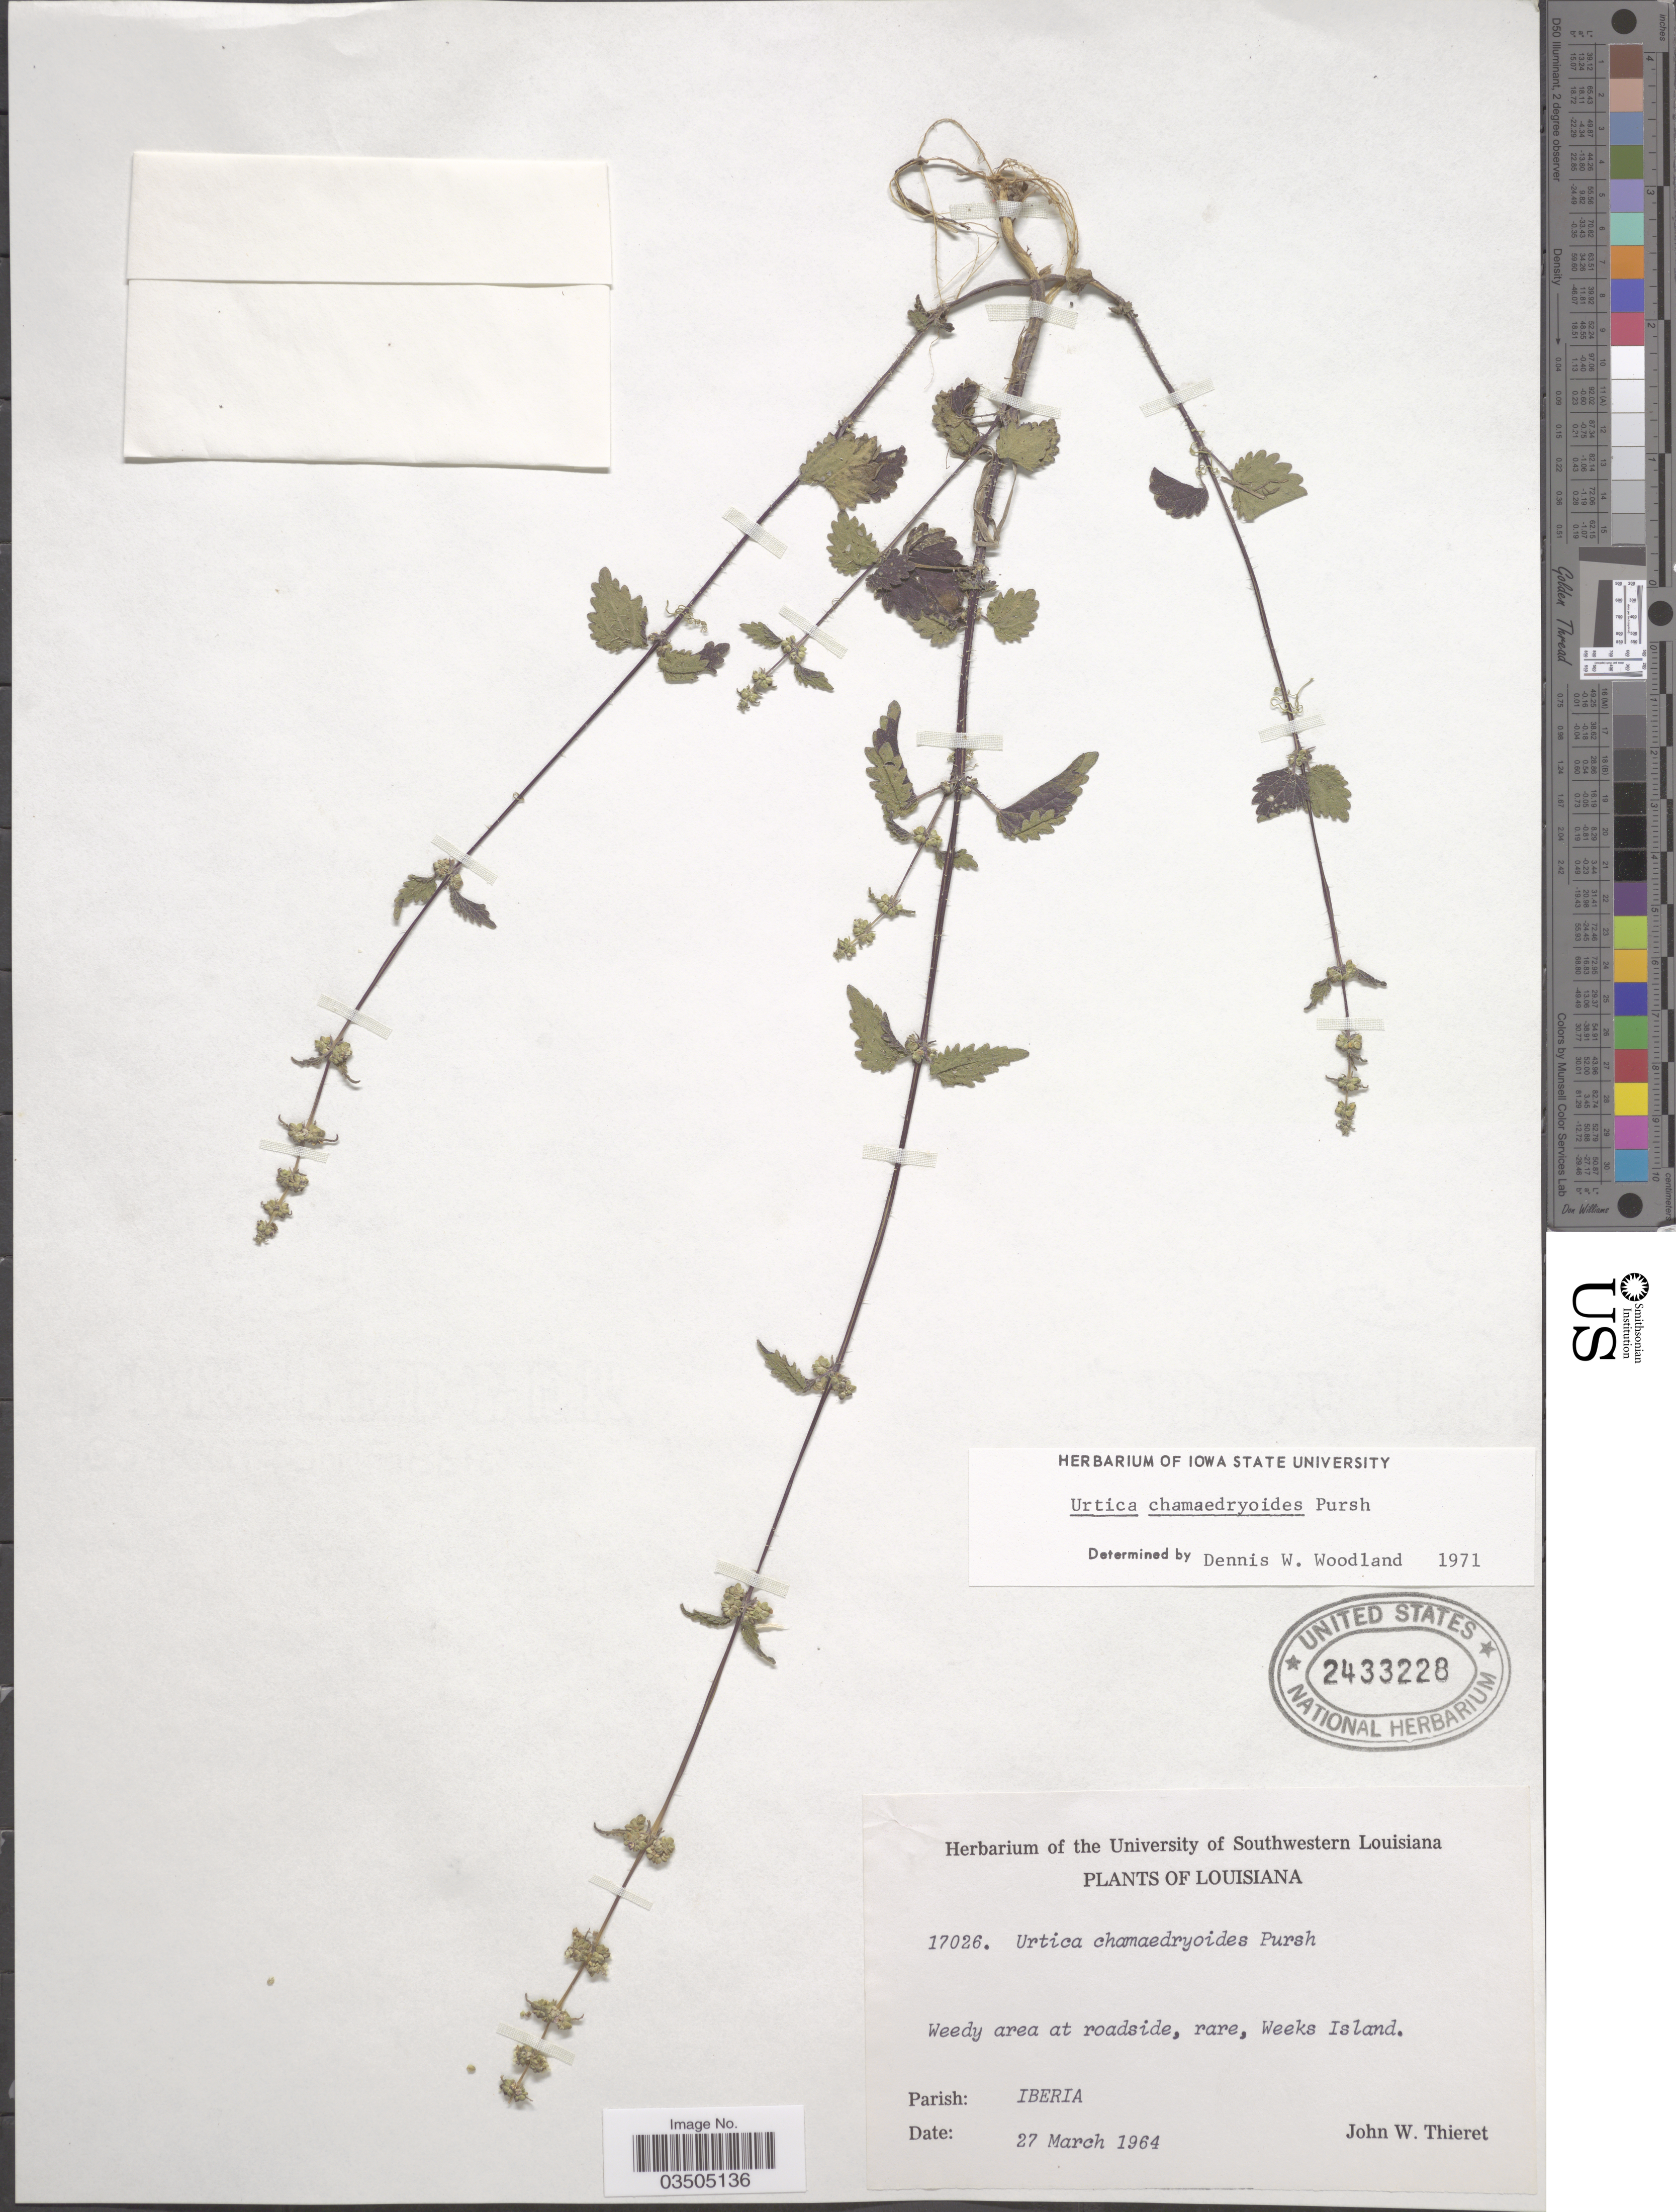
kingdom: Plantae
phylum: Tracheophyta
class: Magnoliopsida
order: Rosales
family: Urticaceae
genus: Urtica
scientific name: Urtica chamaedryoides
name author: Pursh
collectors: J. W. Thieret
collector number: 17026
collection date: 1964-03-27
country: United States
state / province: Louisiana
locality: Weeks Island. Parish: Iberia.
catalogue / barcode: US 2433228